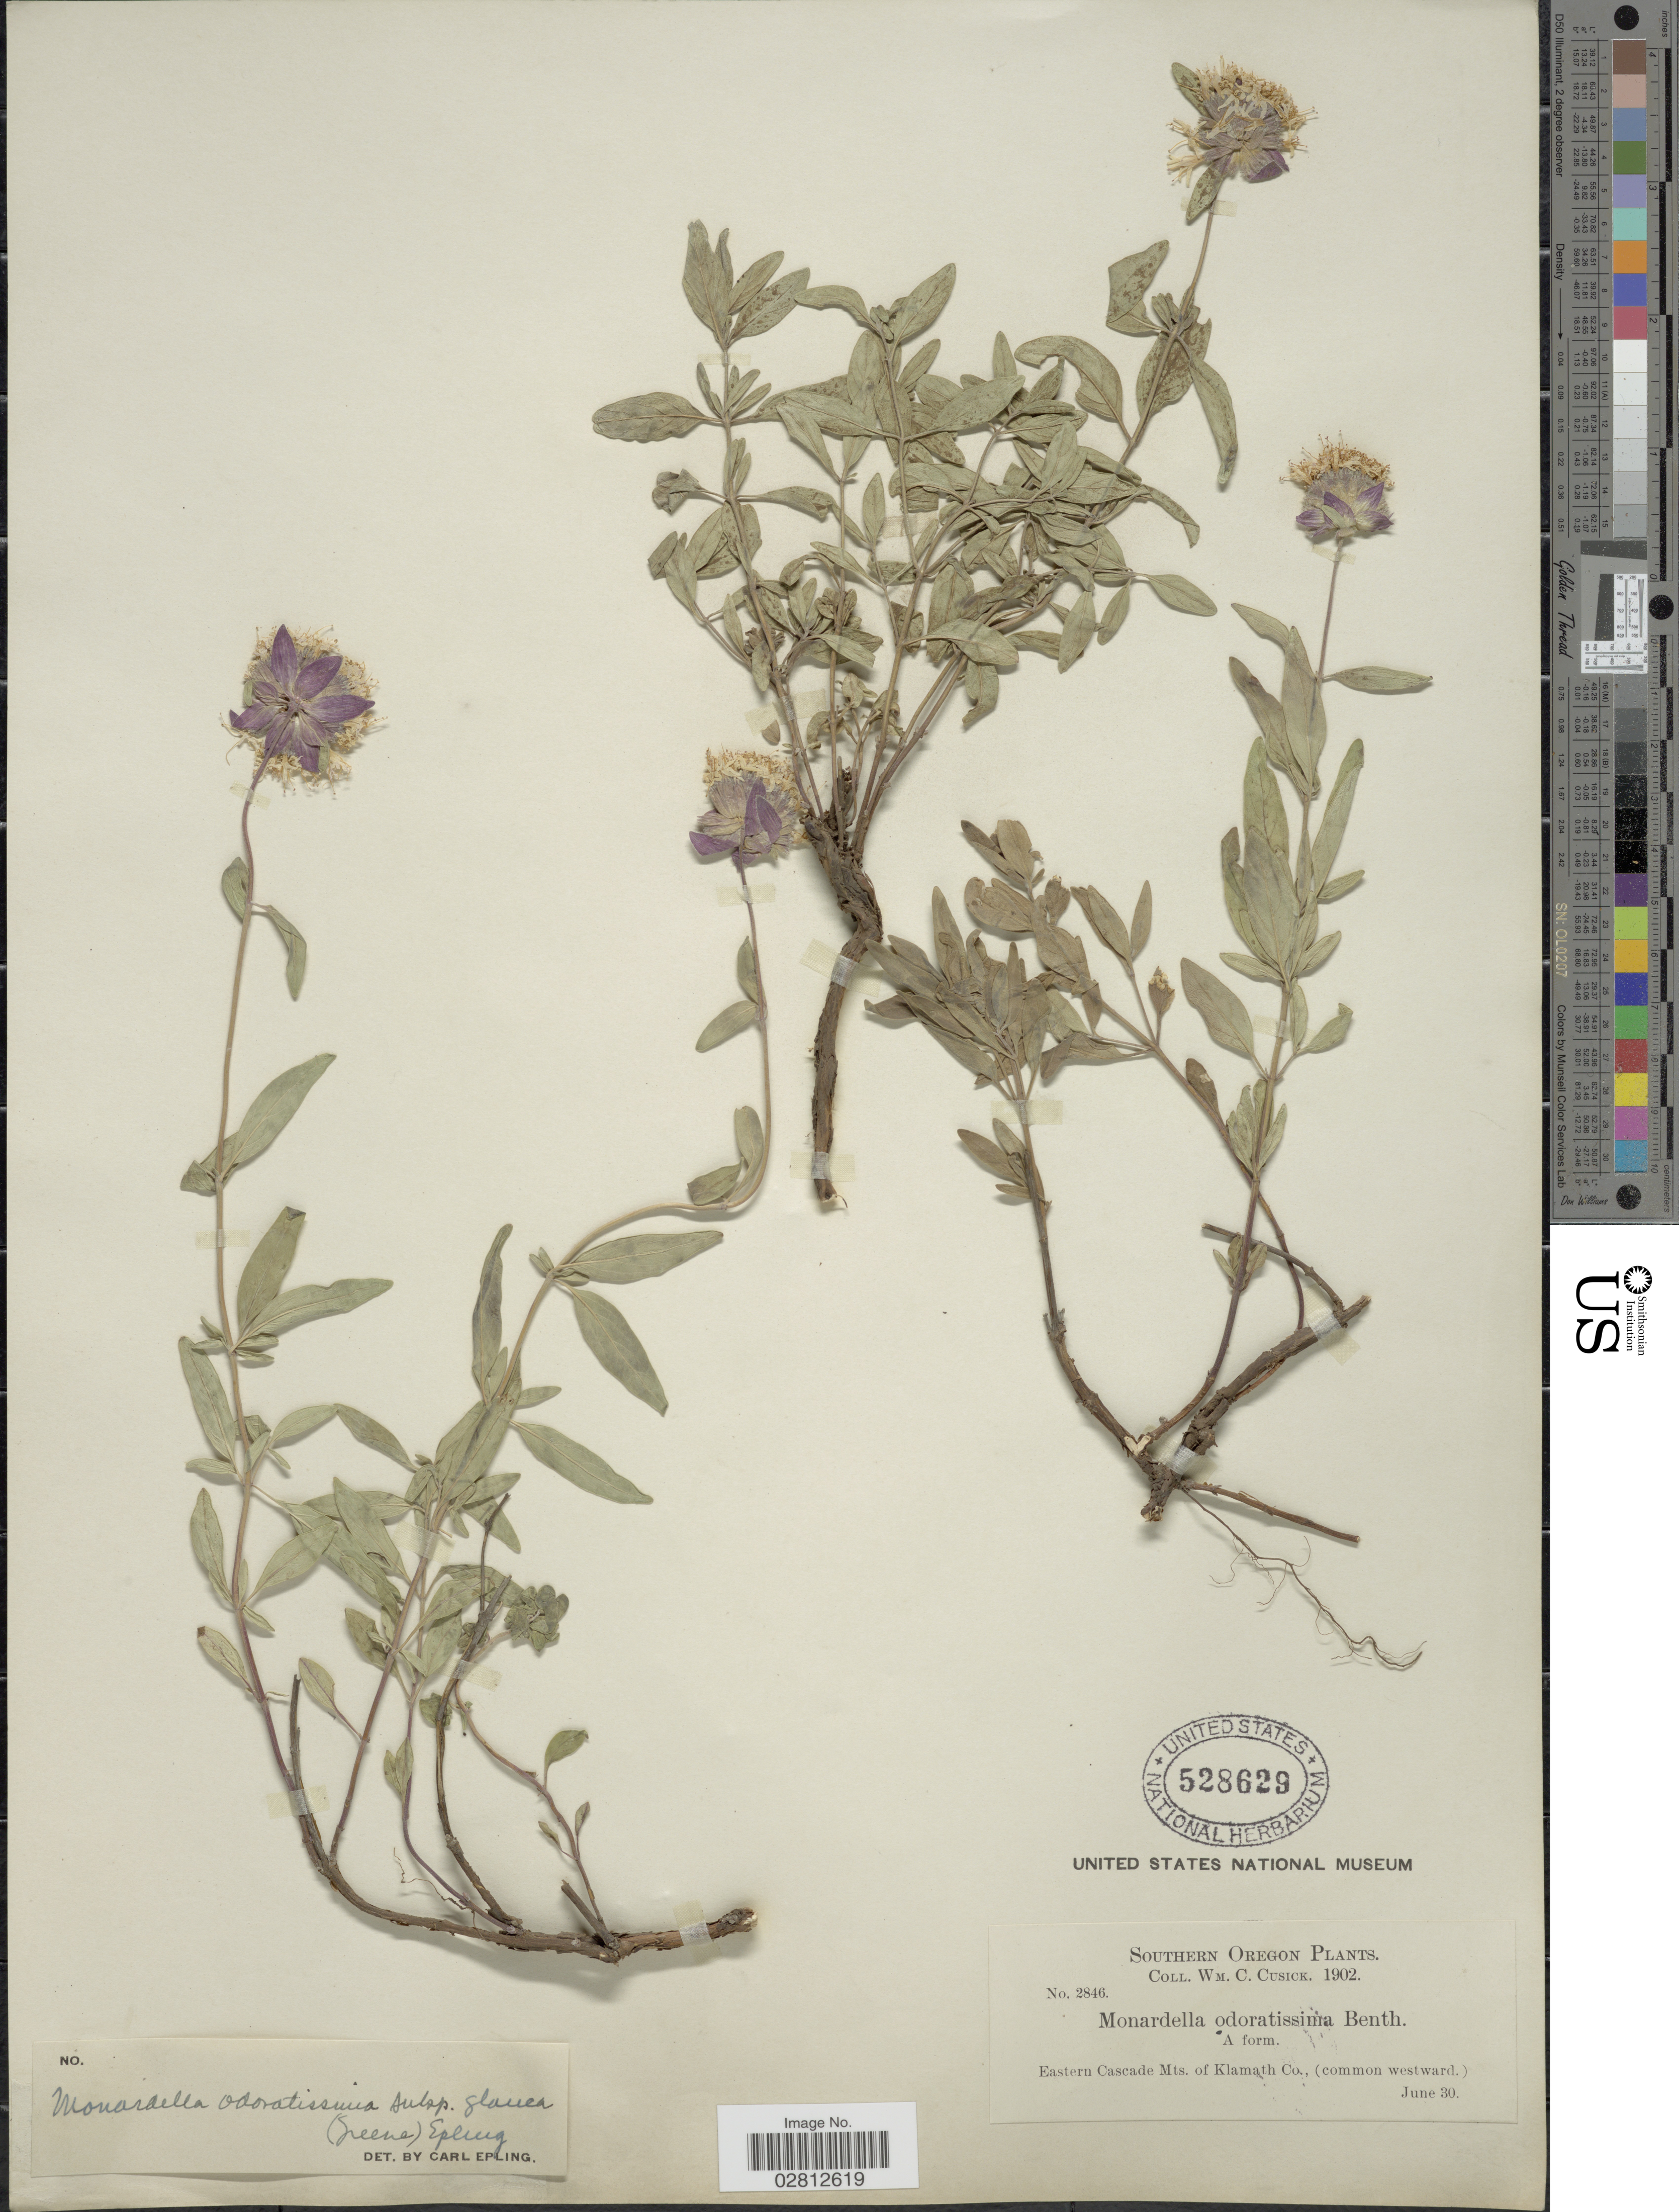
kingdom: Plantae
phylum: Tracheophyta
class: Magnoliopsida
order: Lamiales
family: Lamiaceae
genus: Monardella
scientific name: Monardella odoratissima subsp. glauca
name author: (Greene) Epling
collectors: W. C. Cusick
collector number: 2846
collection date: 1902-06-30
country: United States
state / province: Oregon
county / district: Klamath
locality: Southern Oregon, Eastern Cascade Mts. of Klamath Co.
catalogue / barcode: US 528629